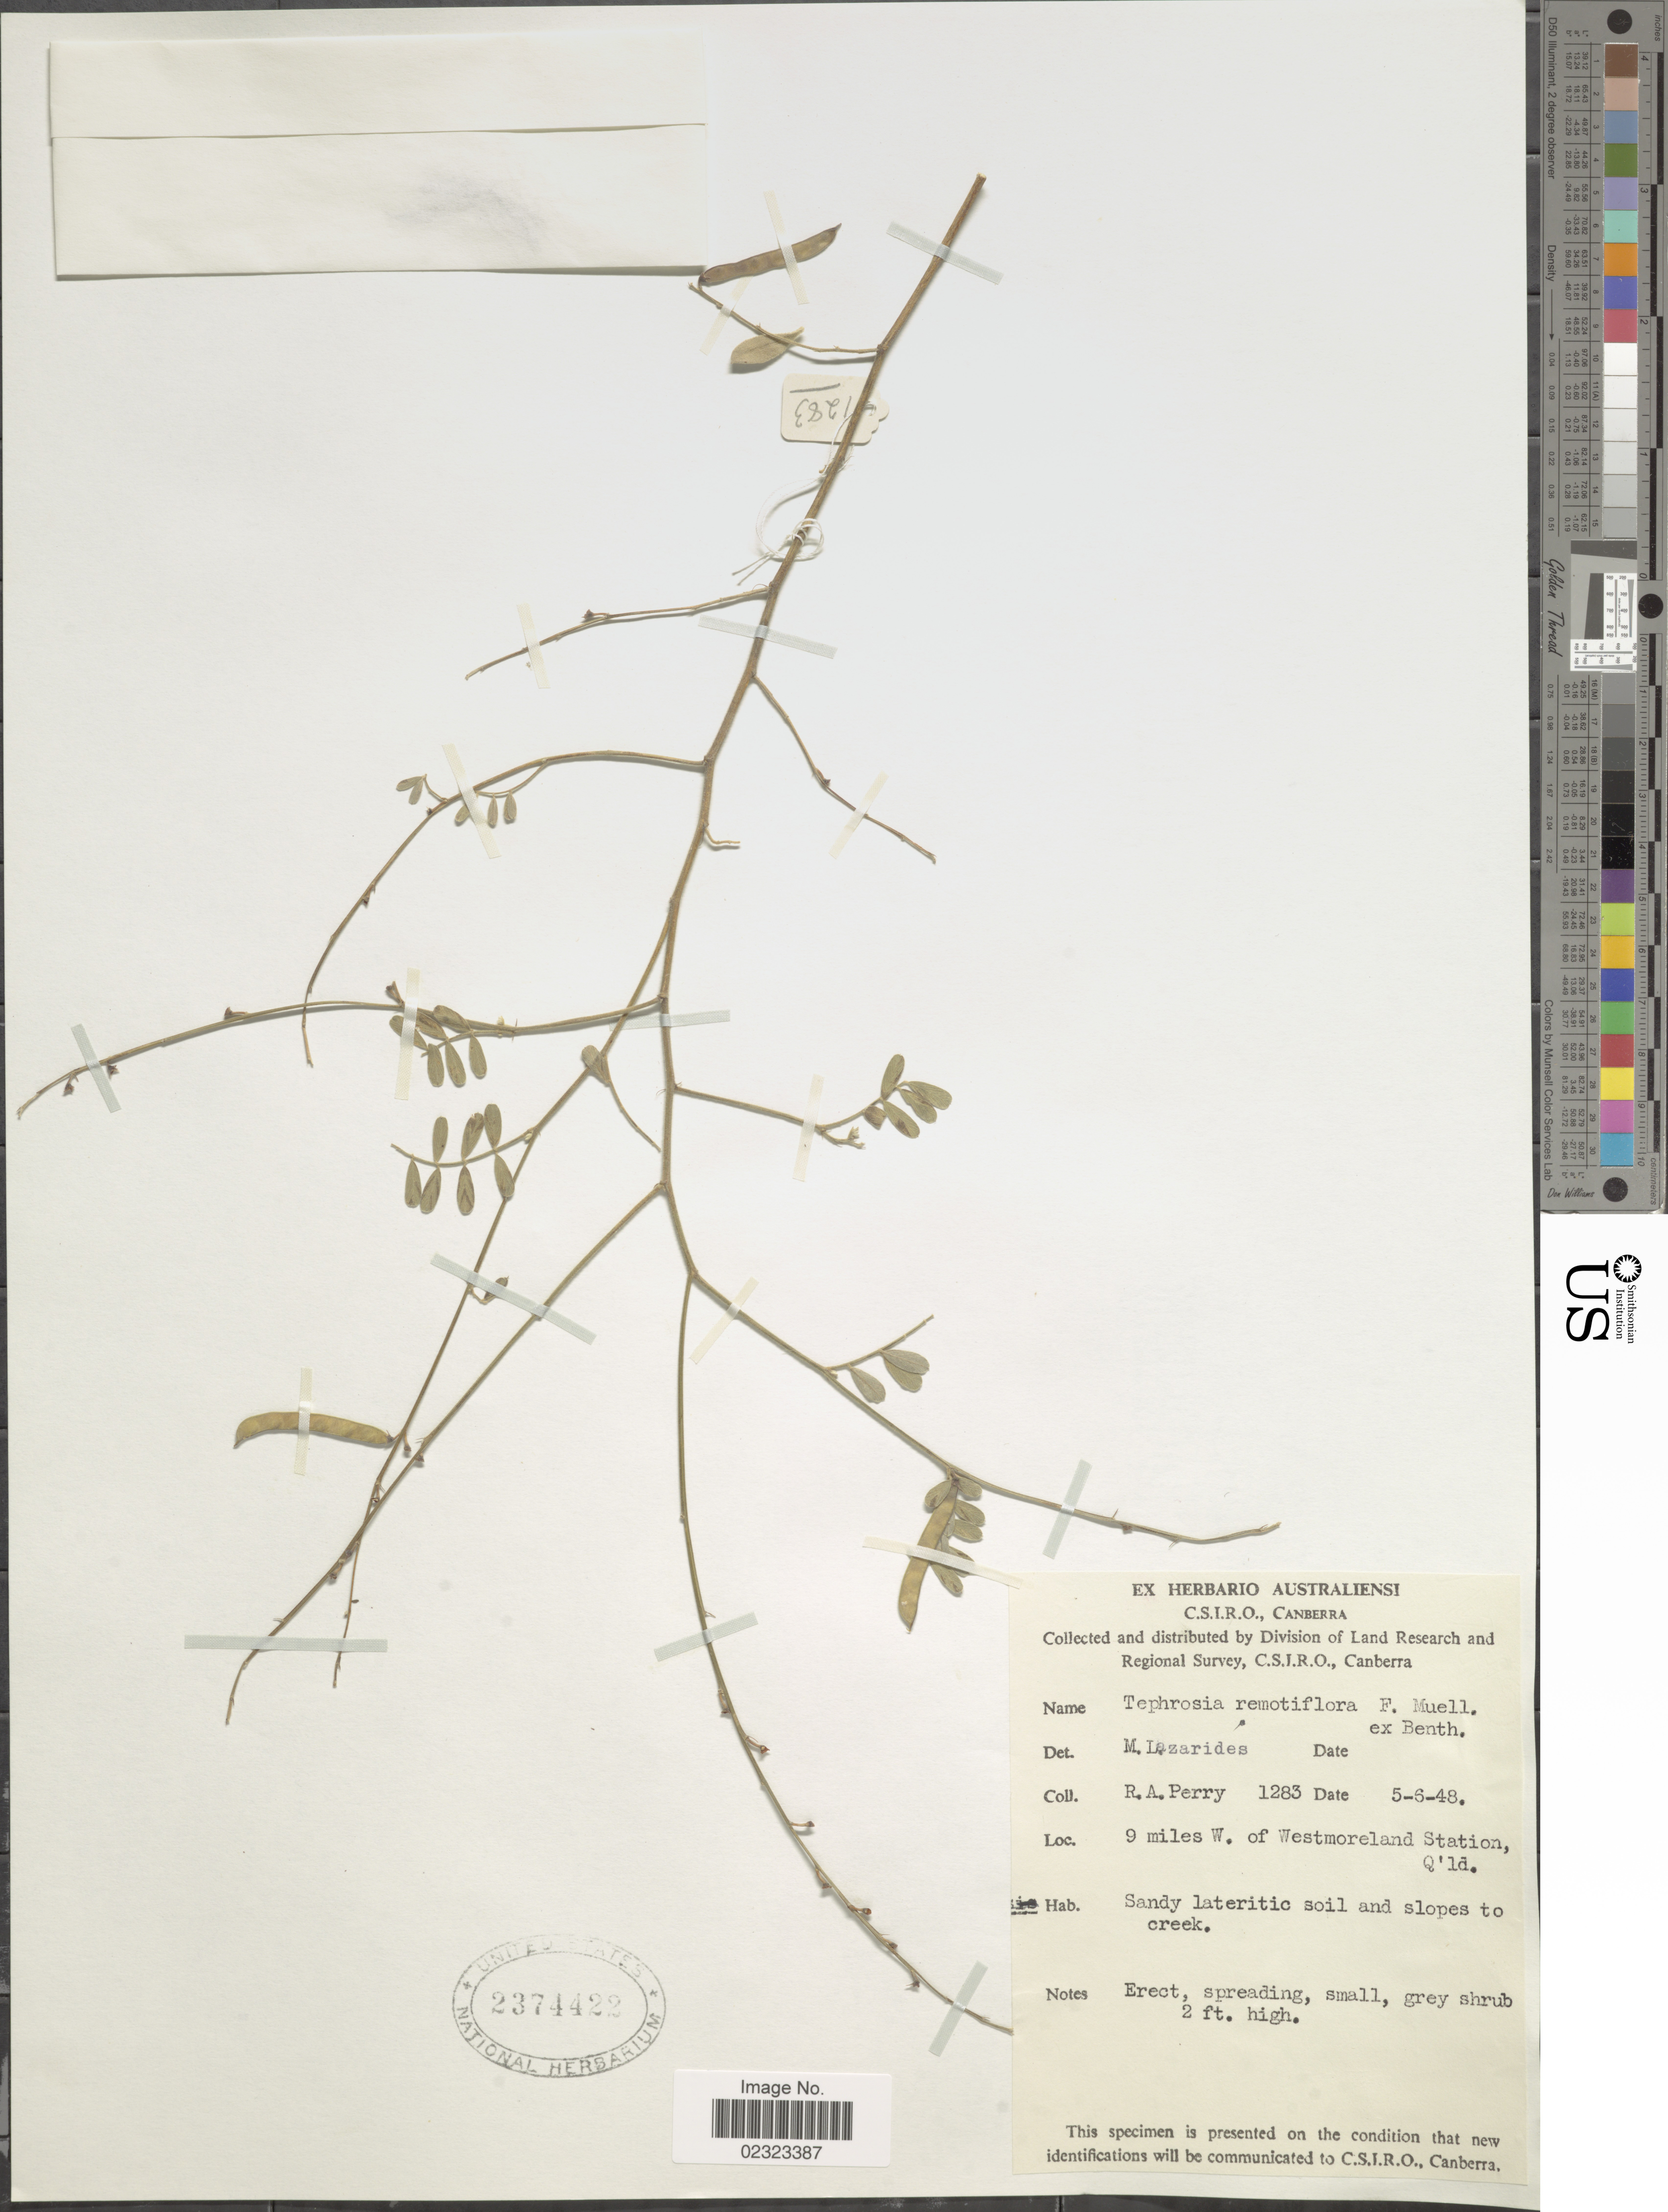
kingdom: Plantae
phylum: Tracheophyta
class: Magnoliopsida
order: Fabales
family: Fabaceae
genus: Tephrosia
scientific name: Tephrosia remotiflora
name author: Benth.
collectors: Perry, R. A.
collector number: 1283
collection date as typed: Transcribed d/m/y: 5/6/48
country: Australia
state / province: Queensland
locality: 9 miles W. of Westmoreland Station, sandy lateritic soil and slopes to creek.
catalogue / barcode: US 2374422